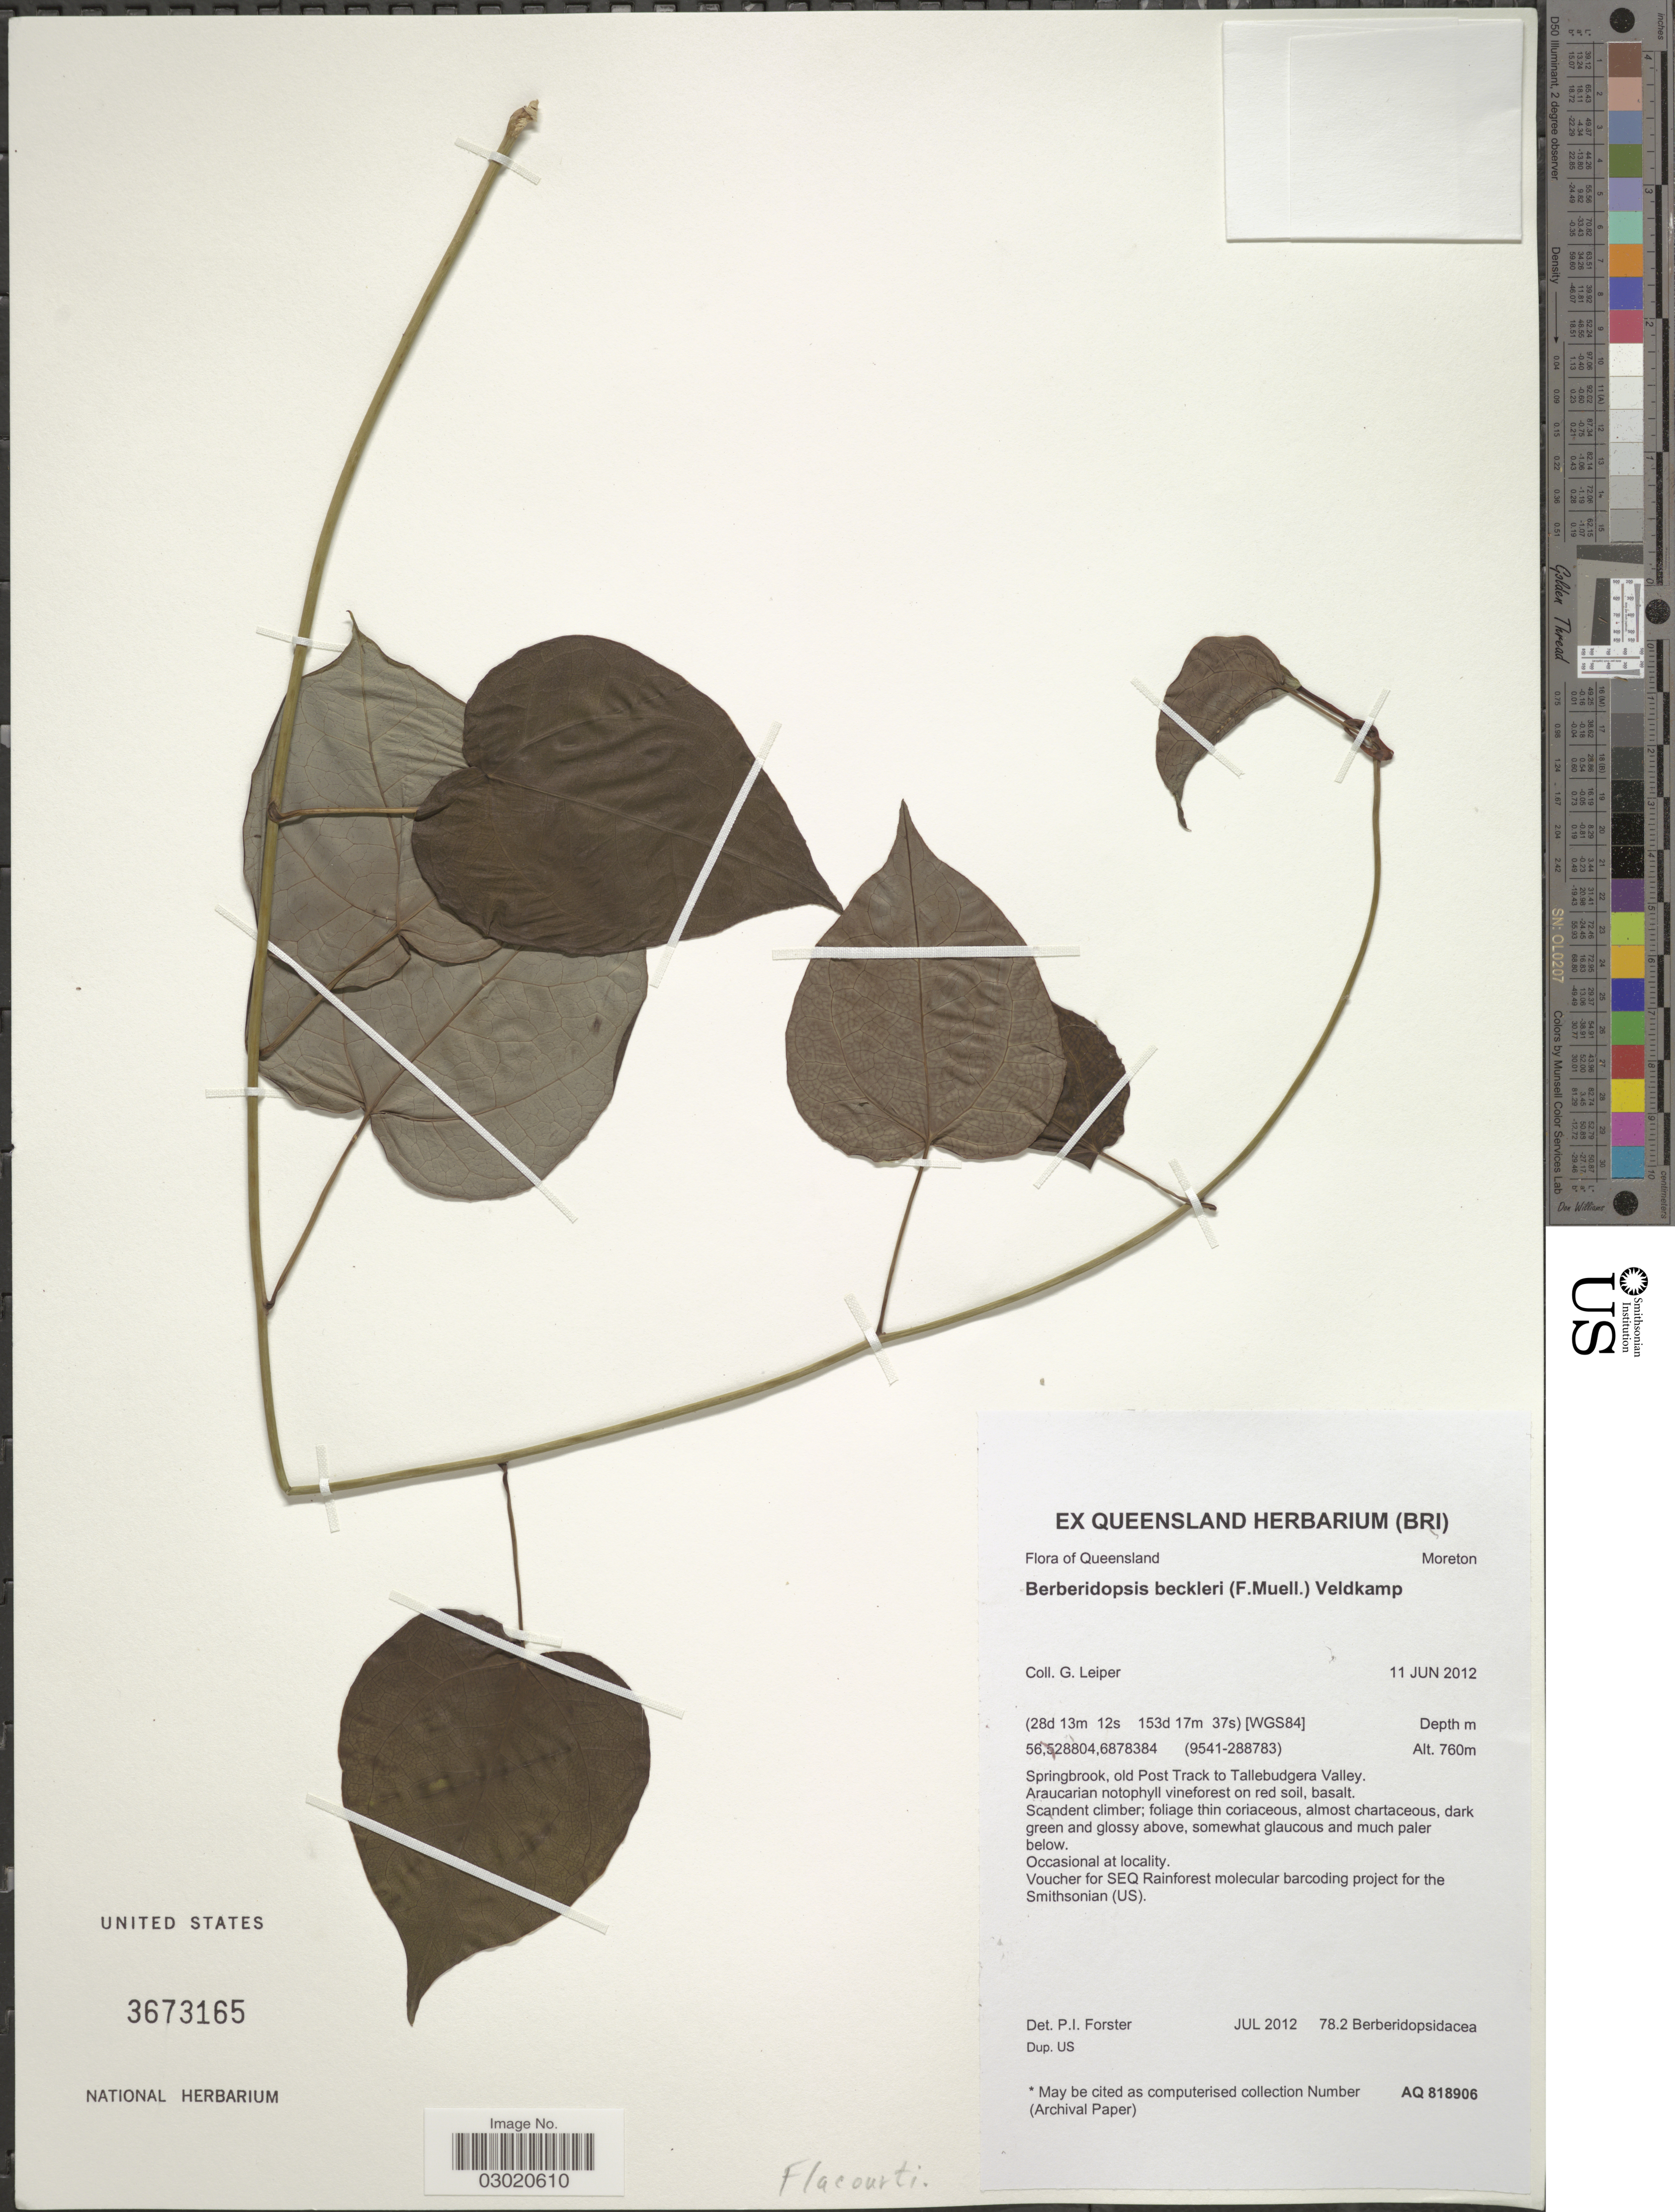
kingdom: Plantae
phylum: Tracheophyta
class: Magnoliopsida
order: Berberidopsidales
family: Berberidopsidaceae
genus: Berberidopsis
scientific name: Berberidopsis beckleri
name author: (F. Muell.) Veldkamp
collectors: G. Leiper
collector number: AQ818906?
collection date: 2012-06-11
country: Australia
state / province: Queensland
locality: Moreton, [WGS84], 56,528804,6878384 (9541-288783), Springbrook, old Post Track to Tallebudgera Valley.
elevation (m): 760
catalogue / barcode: US 3673165